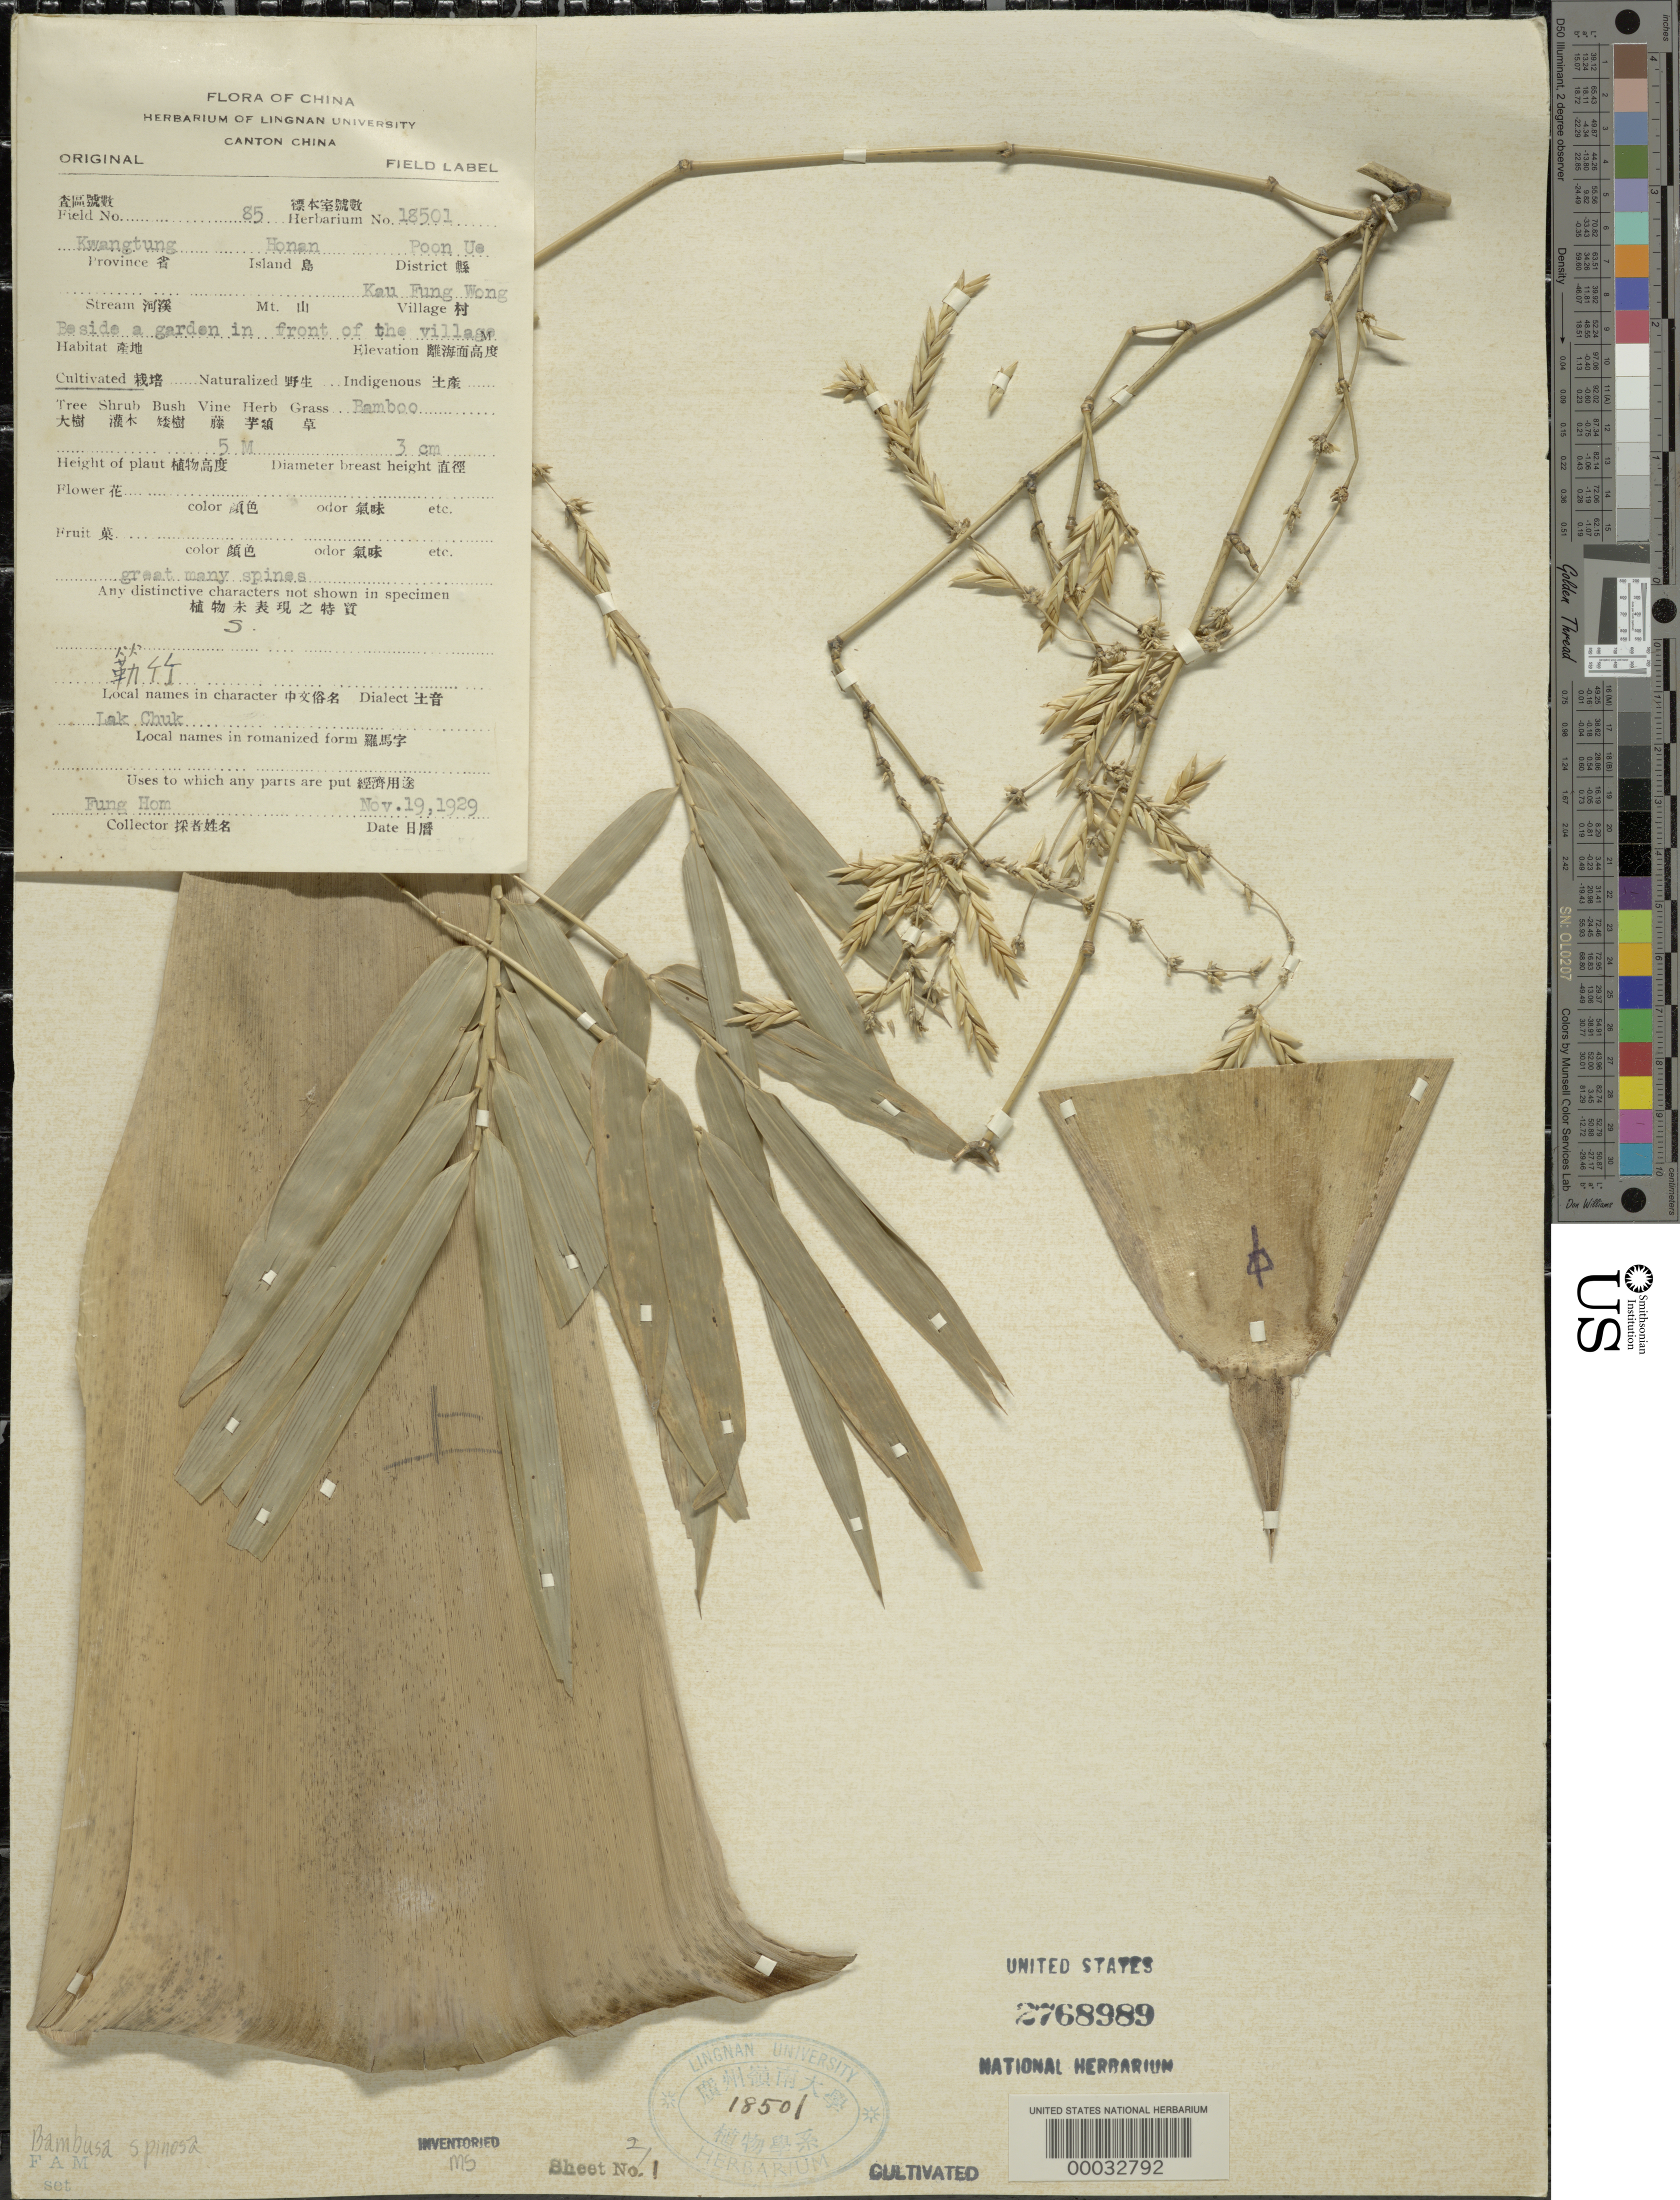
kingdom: Plantae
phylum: Tracheophyta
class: Liliopsida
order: Poales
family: Poaceae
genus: Bambusa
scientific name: Bambusa spinosa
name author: Roxb.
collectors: H. L. Fung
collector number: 85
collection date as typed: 19 Nov 1929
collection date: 1929-11-19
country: China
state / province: Guangdong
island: Honam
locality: Poon ue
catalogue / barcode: US 2768989